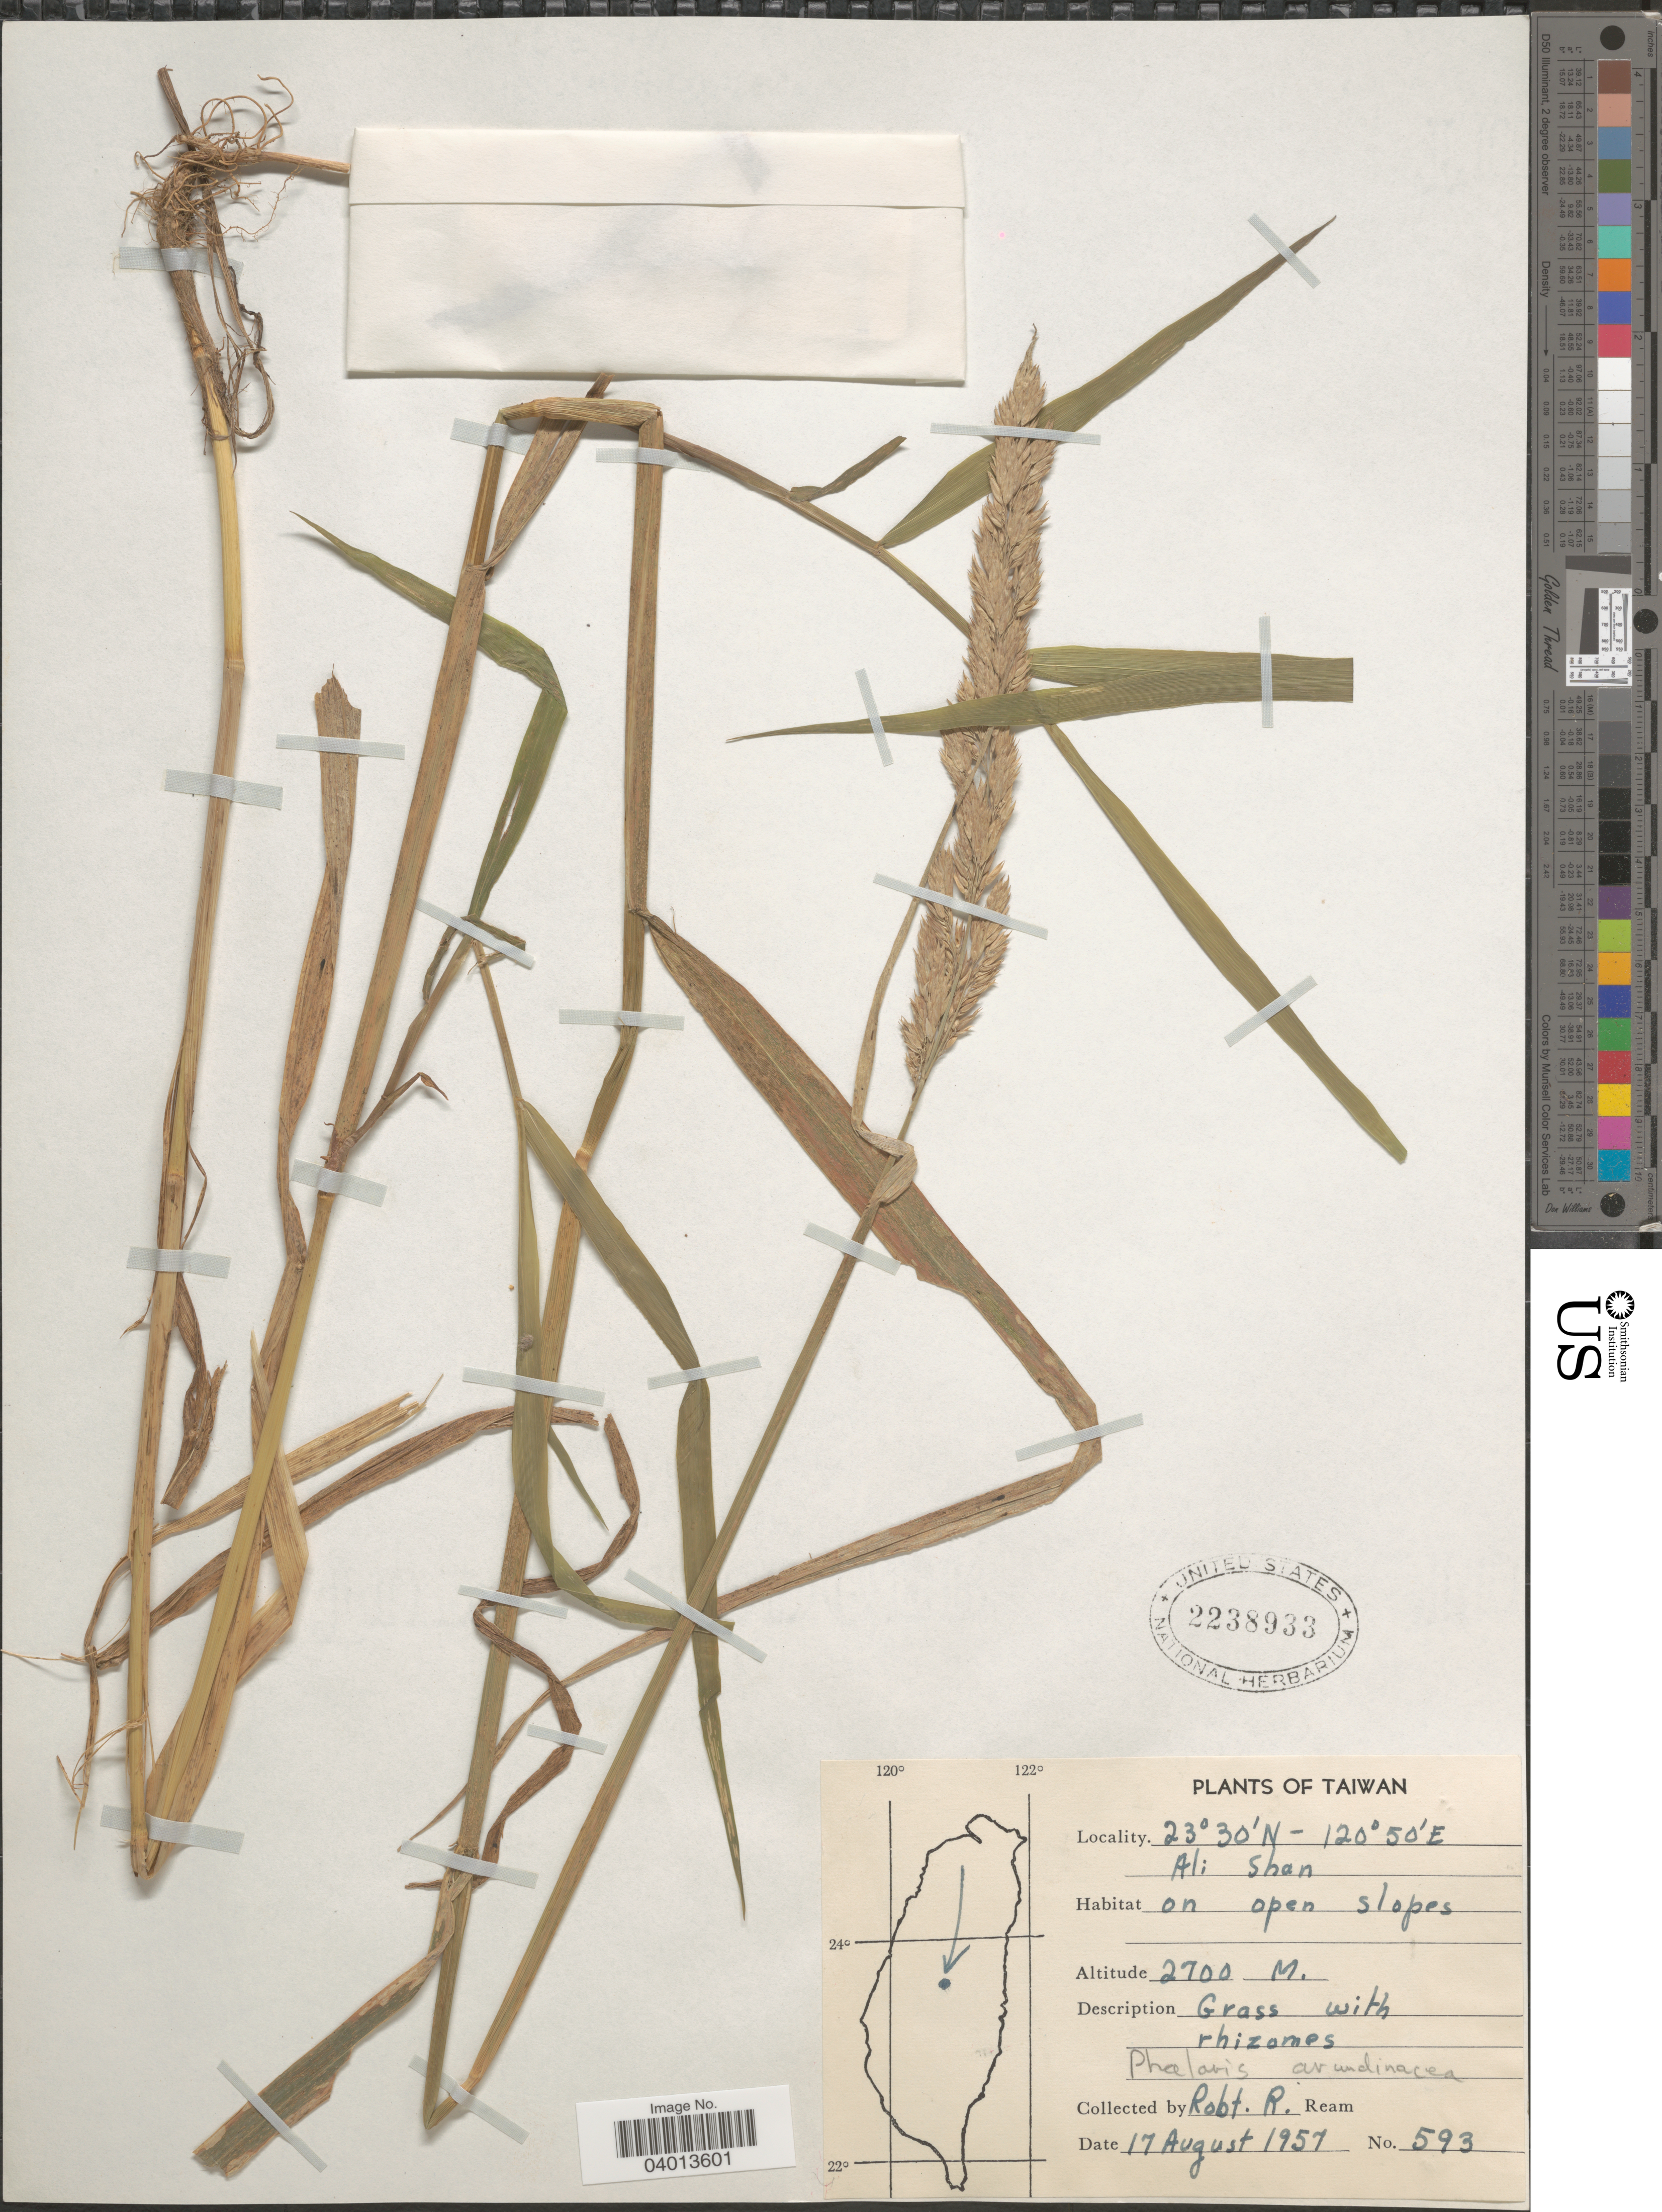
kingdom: Plantae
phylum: Tracheophyta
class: Liliopsida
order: Poales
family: Poaceae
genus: Phalaris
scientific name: Phalaris arundinacea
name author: L.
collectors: R. Ream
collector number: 593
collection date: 1957-08-17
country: Taiwan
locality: Ali Shan.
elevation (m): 2700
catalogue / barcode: US 2238933